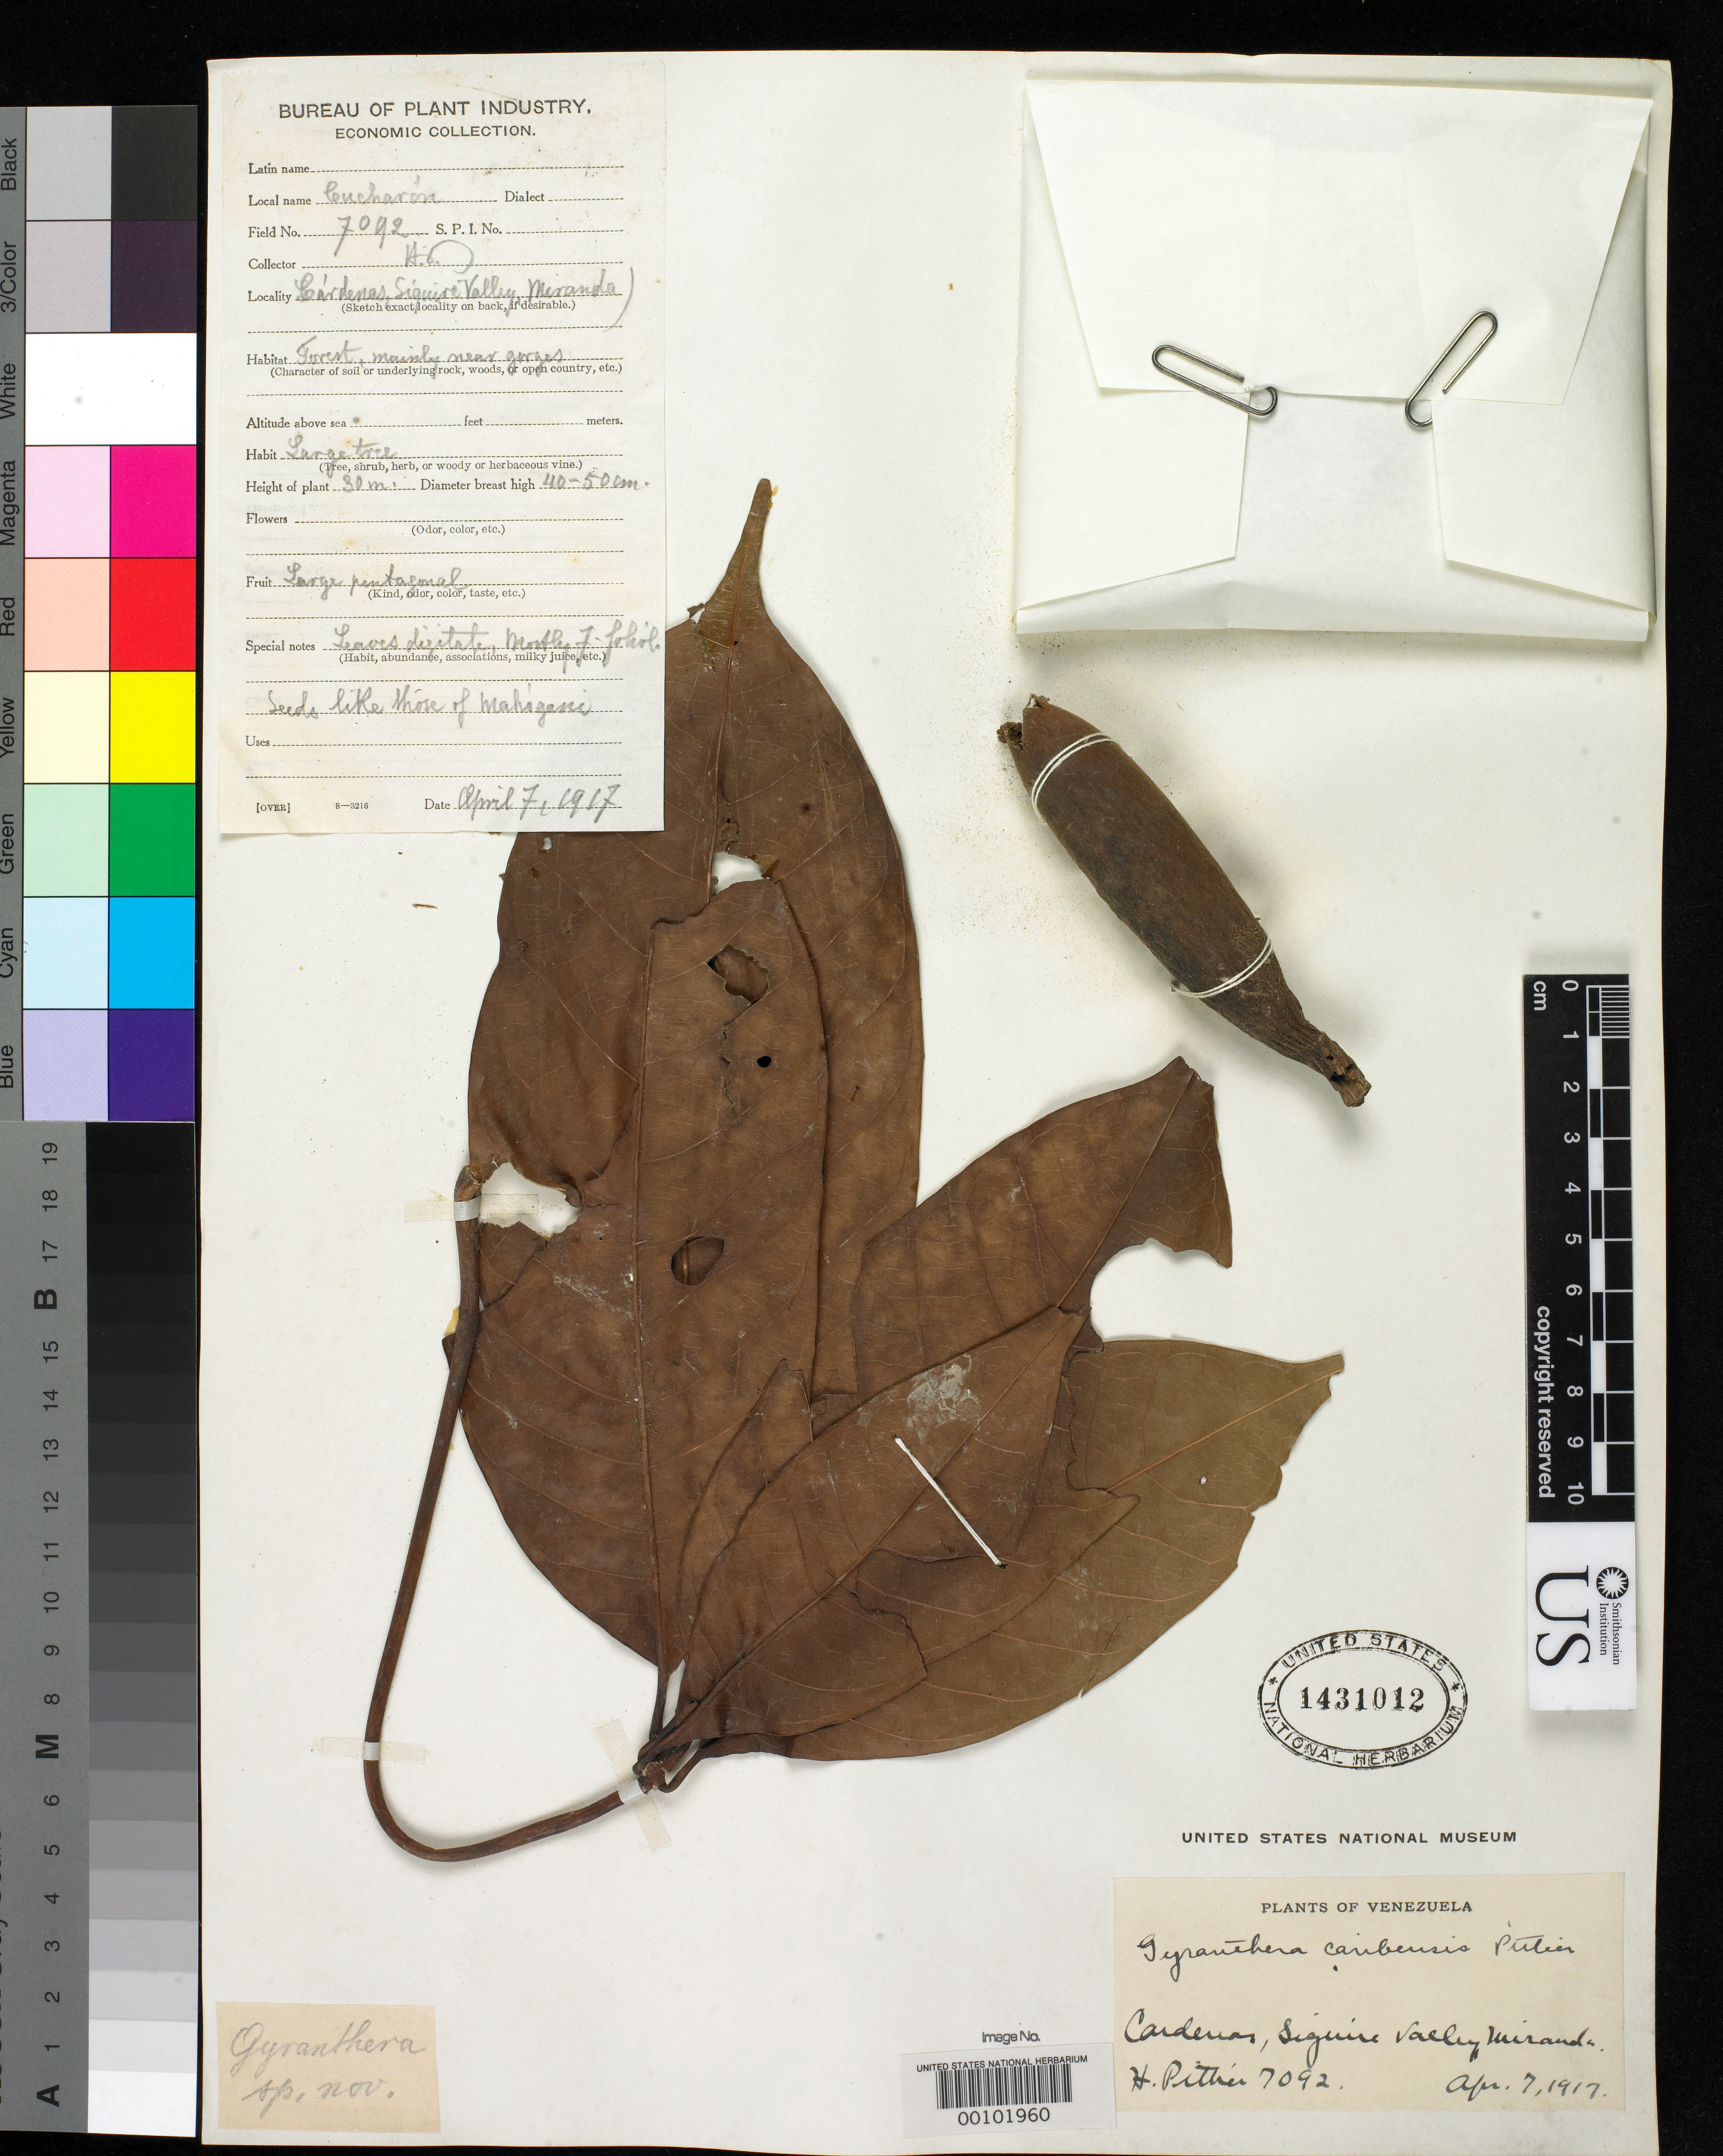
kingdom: Plantae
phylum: Tracheophyta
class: Magnoliopsida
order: Malvales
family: Malvaceae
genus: Gyranthera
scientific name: Gyranthera caribensis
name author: Pittier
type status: Isosyntype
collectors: H. F. Pittier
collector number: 7092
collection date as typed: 07 Apr 1917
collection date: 1917-04-07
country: Venezuela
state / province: Miranda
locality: Cardenas, Valle de Siquire.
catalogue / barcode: US 1431012